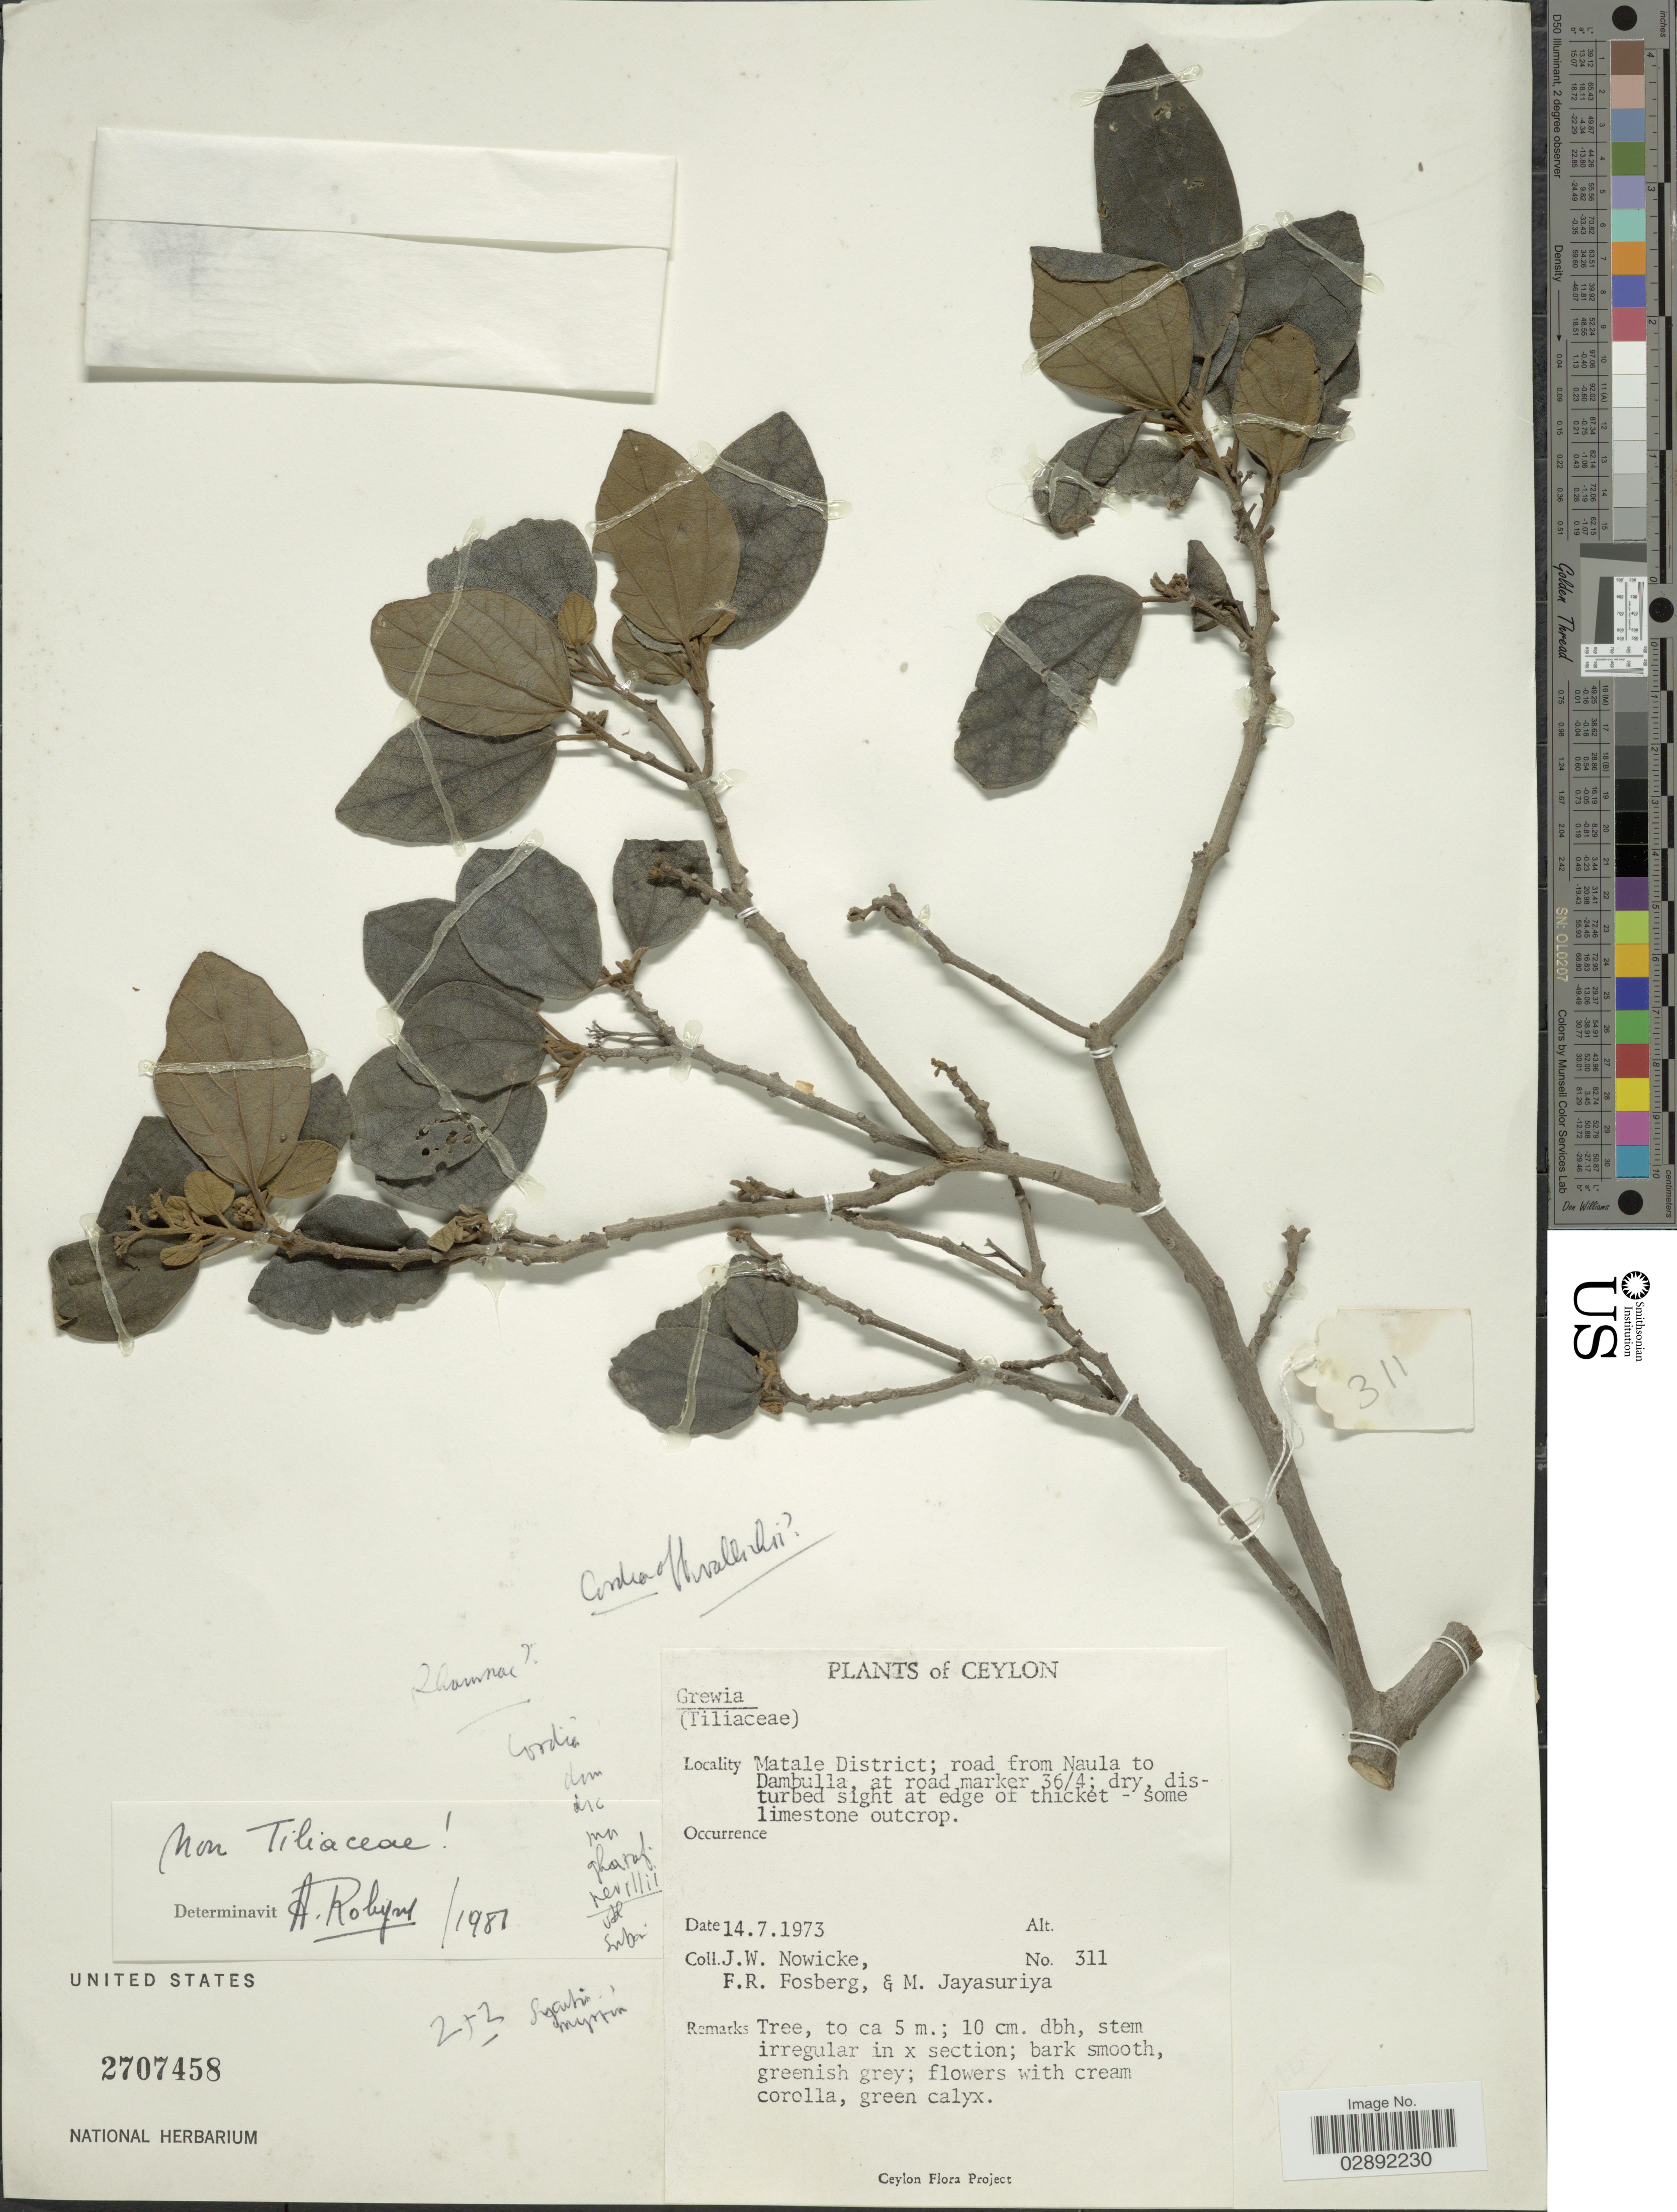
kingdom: Plantae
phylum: Tracheophyta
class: Magnoliopsida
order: Boraginales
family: Cordiaceae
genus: Cordia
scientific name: Cordia sp.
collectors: J. W. Nowicke, F. R. Fosberg & M. Jayasuriya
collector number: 311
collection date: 1973-07-14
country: Sri Lanka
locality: Ceylon. Matale District; road from Naula to Dambulla, at road marker 36/4.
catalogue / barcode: US 2707458